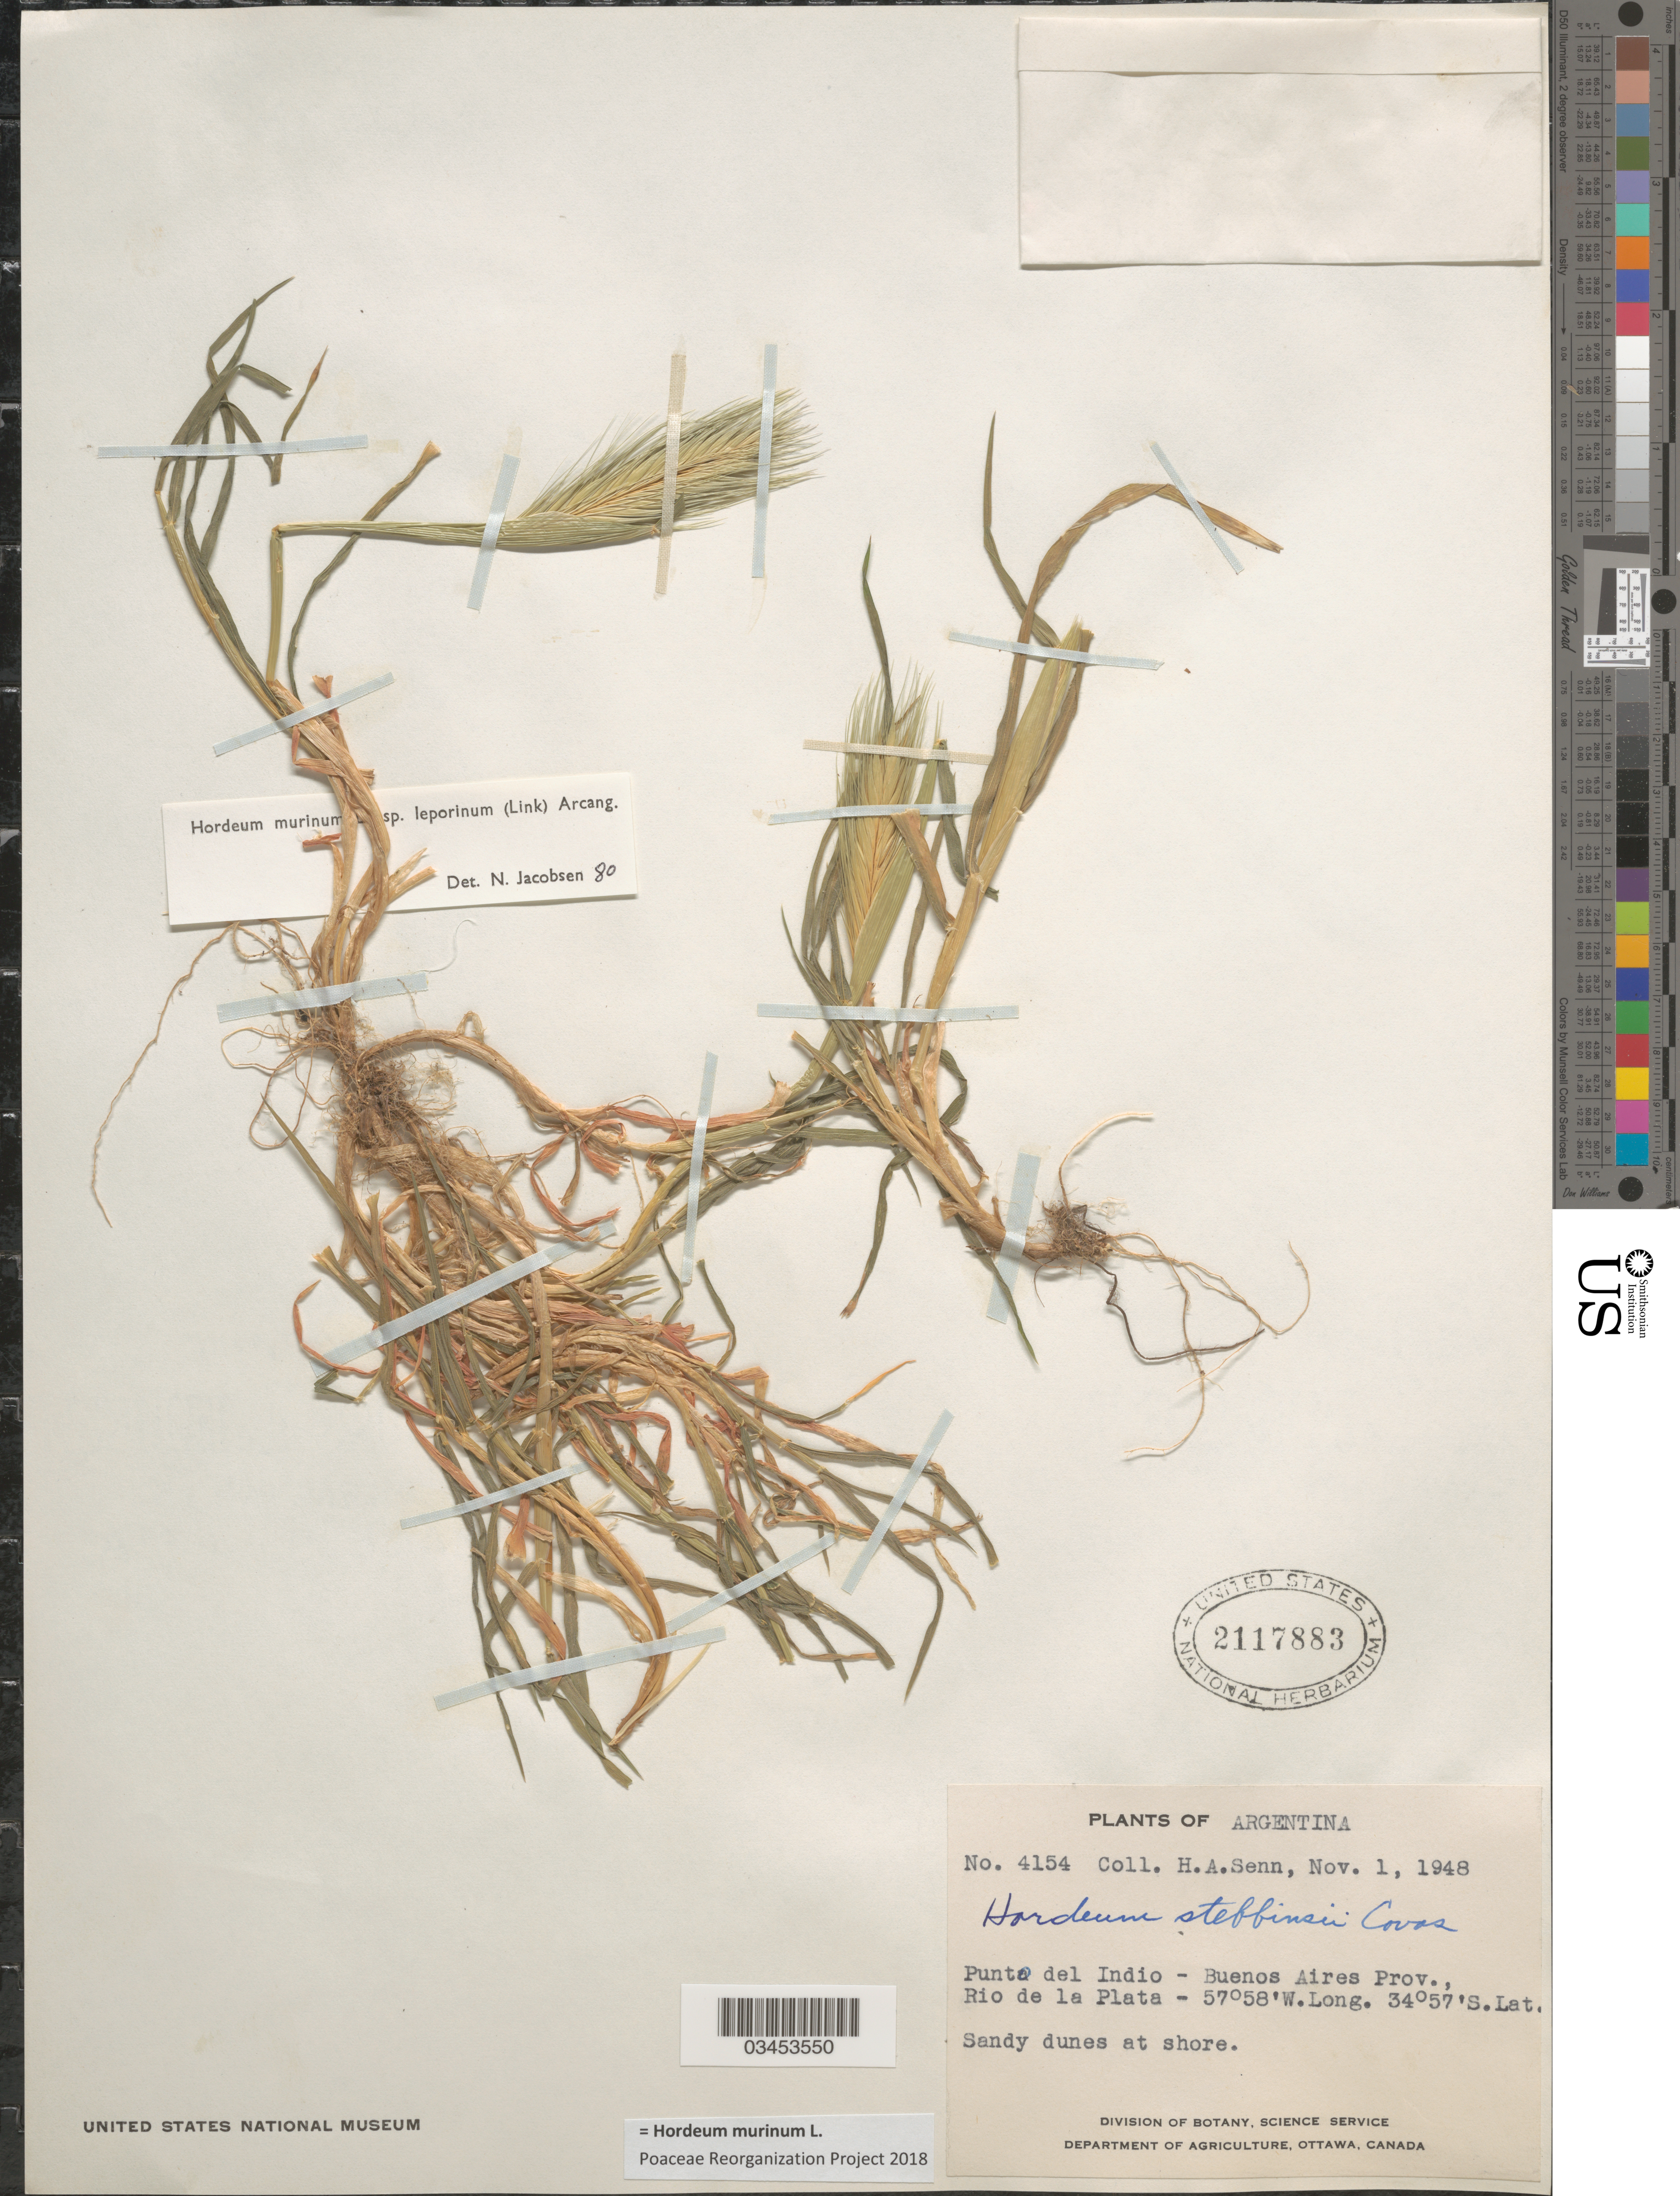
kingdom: Plantae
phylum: Tracheophyta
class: Liliopsida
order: Poales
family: Poaceae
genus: Hordeum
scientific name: Hordeum murinum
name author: L.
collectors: H. Senn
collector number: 4154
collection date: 1948-11-01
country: Argentina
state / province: Buenos Aires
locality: Punto del Indio - Buenos Aires Prov., Rio de la Plata.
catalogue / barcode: US 2117883